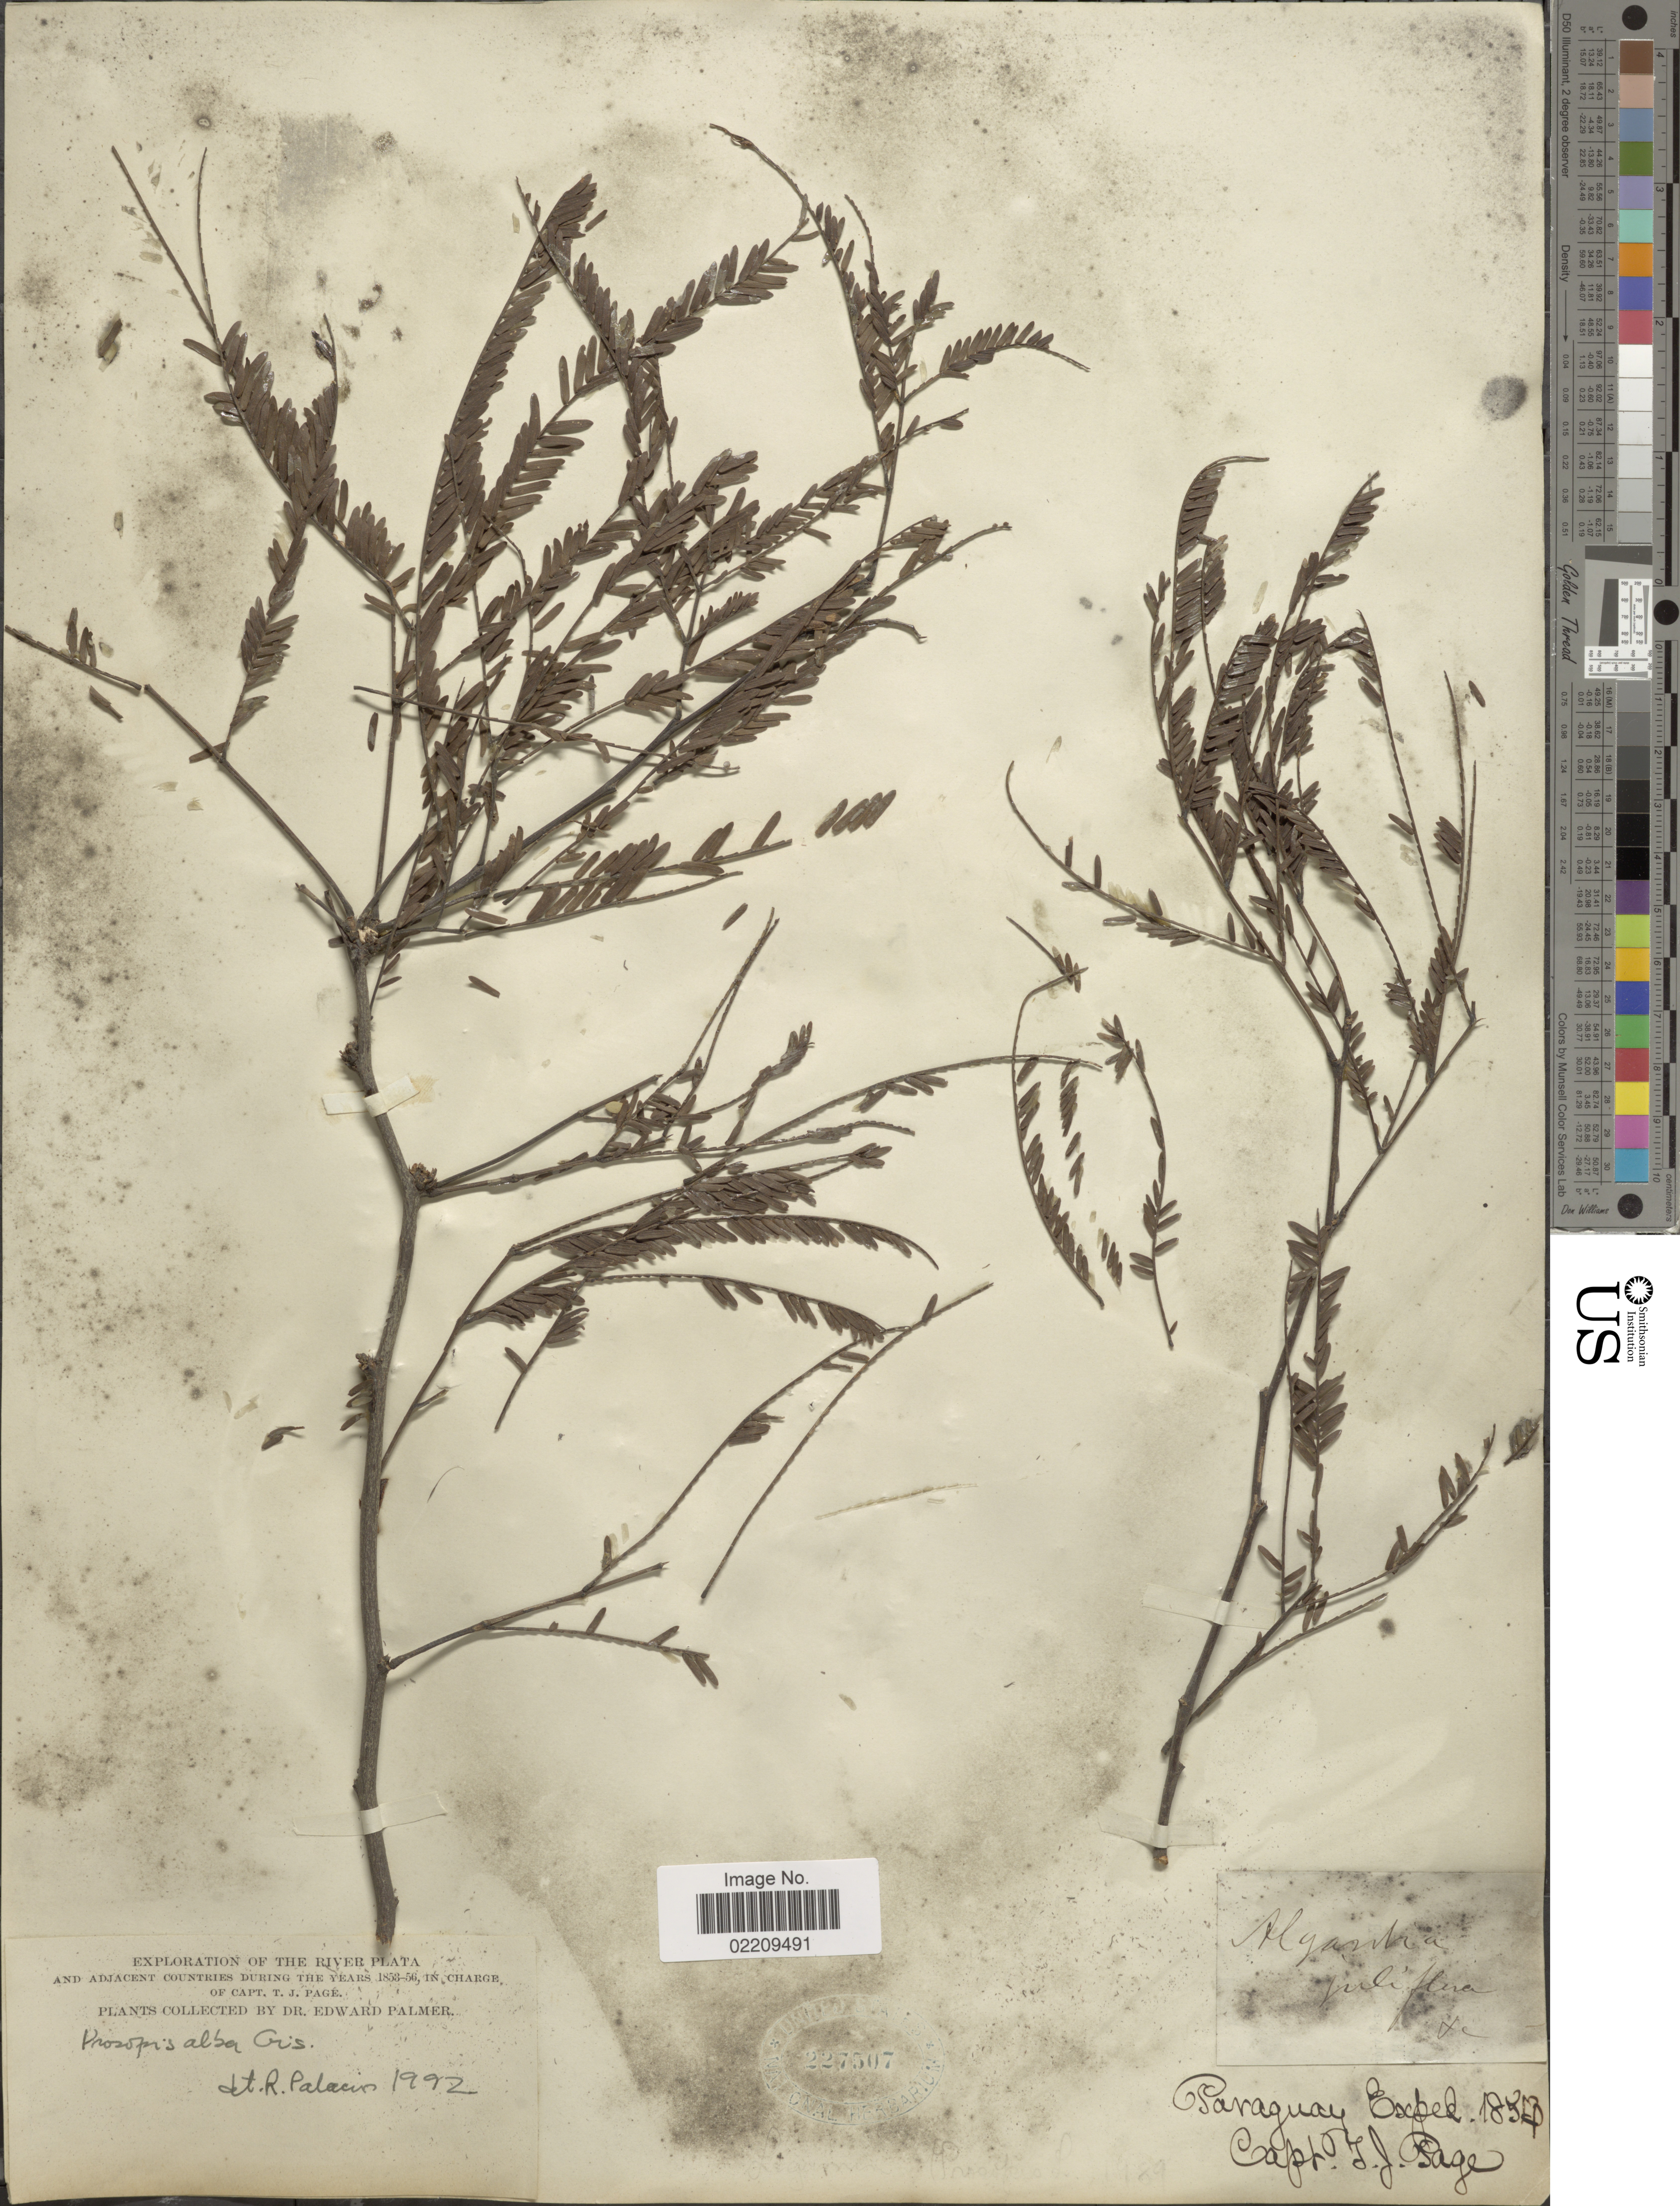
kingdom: Plantae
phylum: Tracheophyta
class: Magnoliopsida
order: Fabales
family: Fabaceae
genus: Neltuma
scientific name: Neltuma alba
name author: (Griseb.) C. E. Hughes & G.P. Lewis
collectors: E. Palmer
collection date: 1853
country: Paraguay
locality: The river La Plata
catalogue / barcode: US 227507